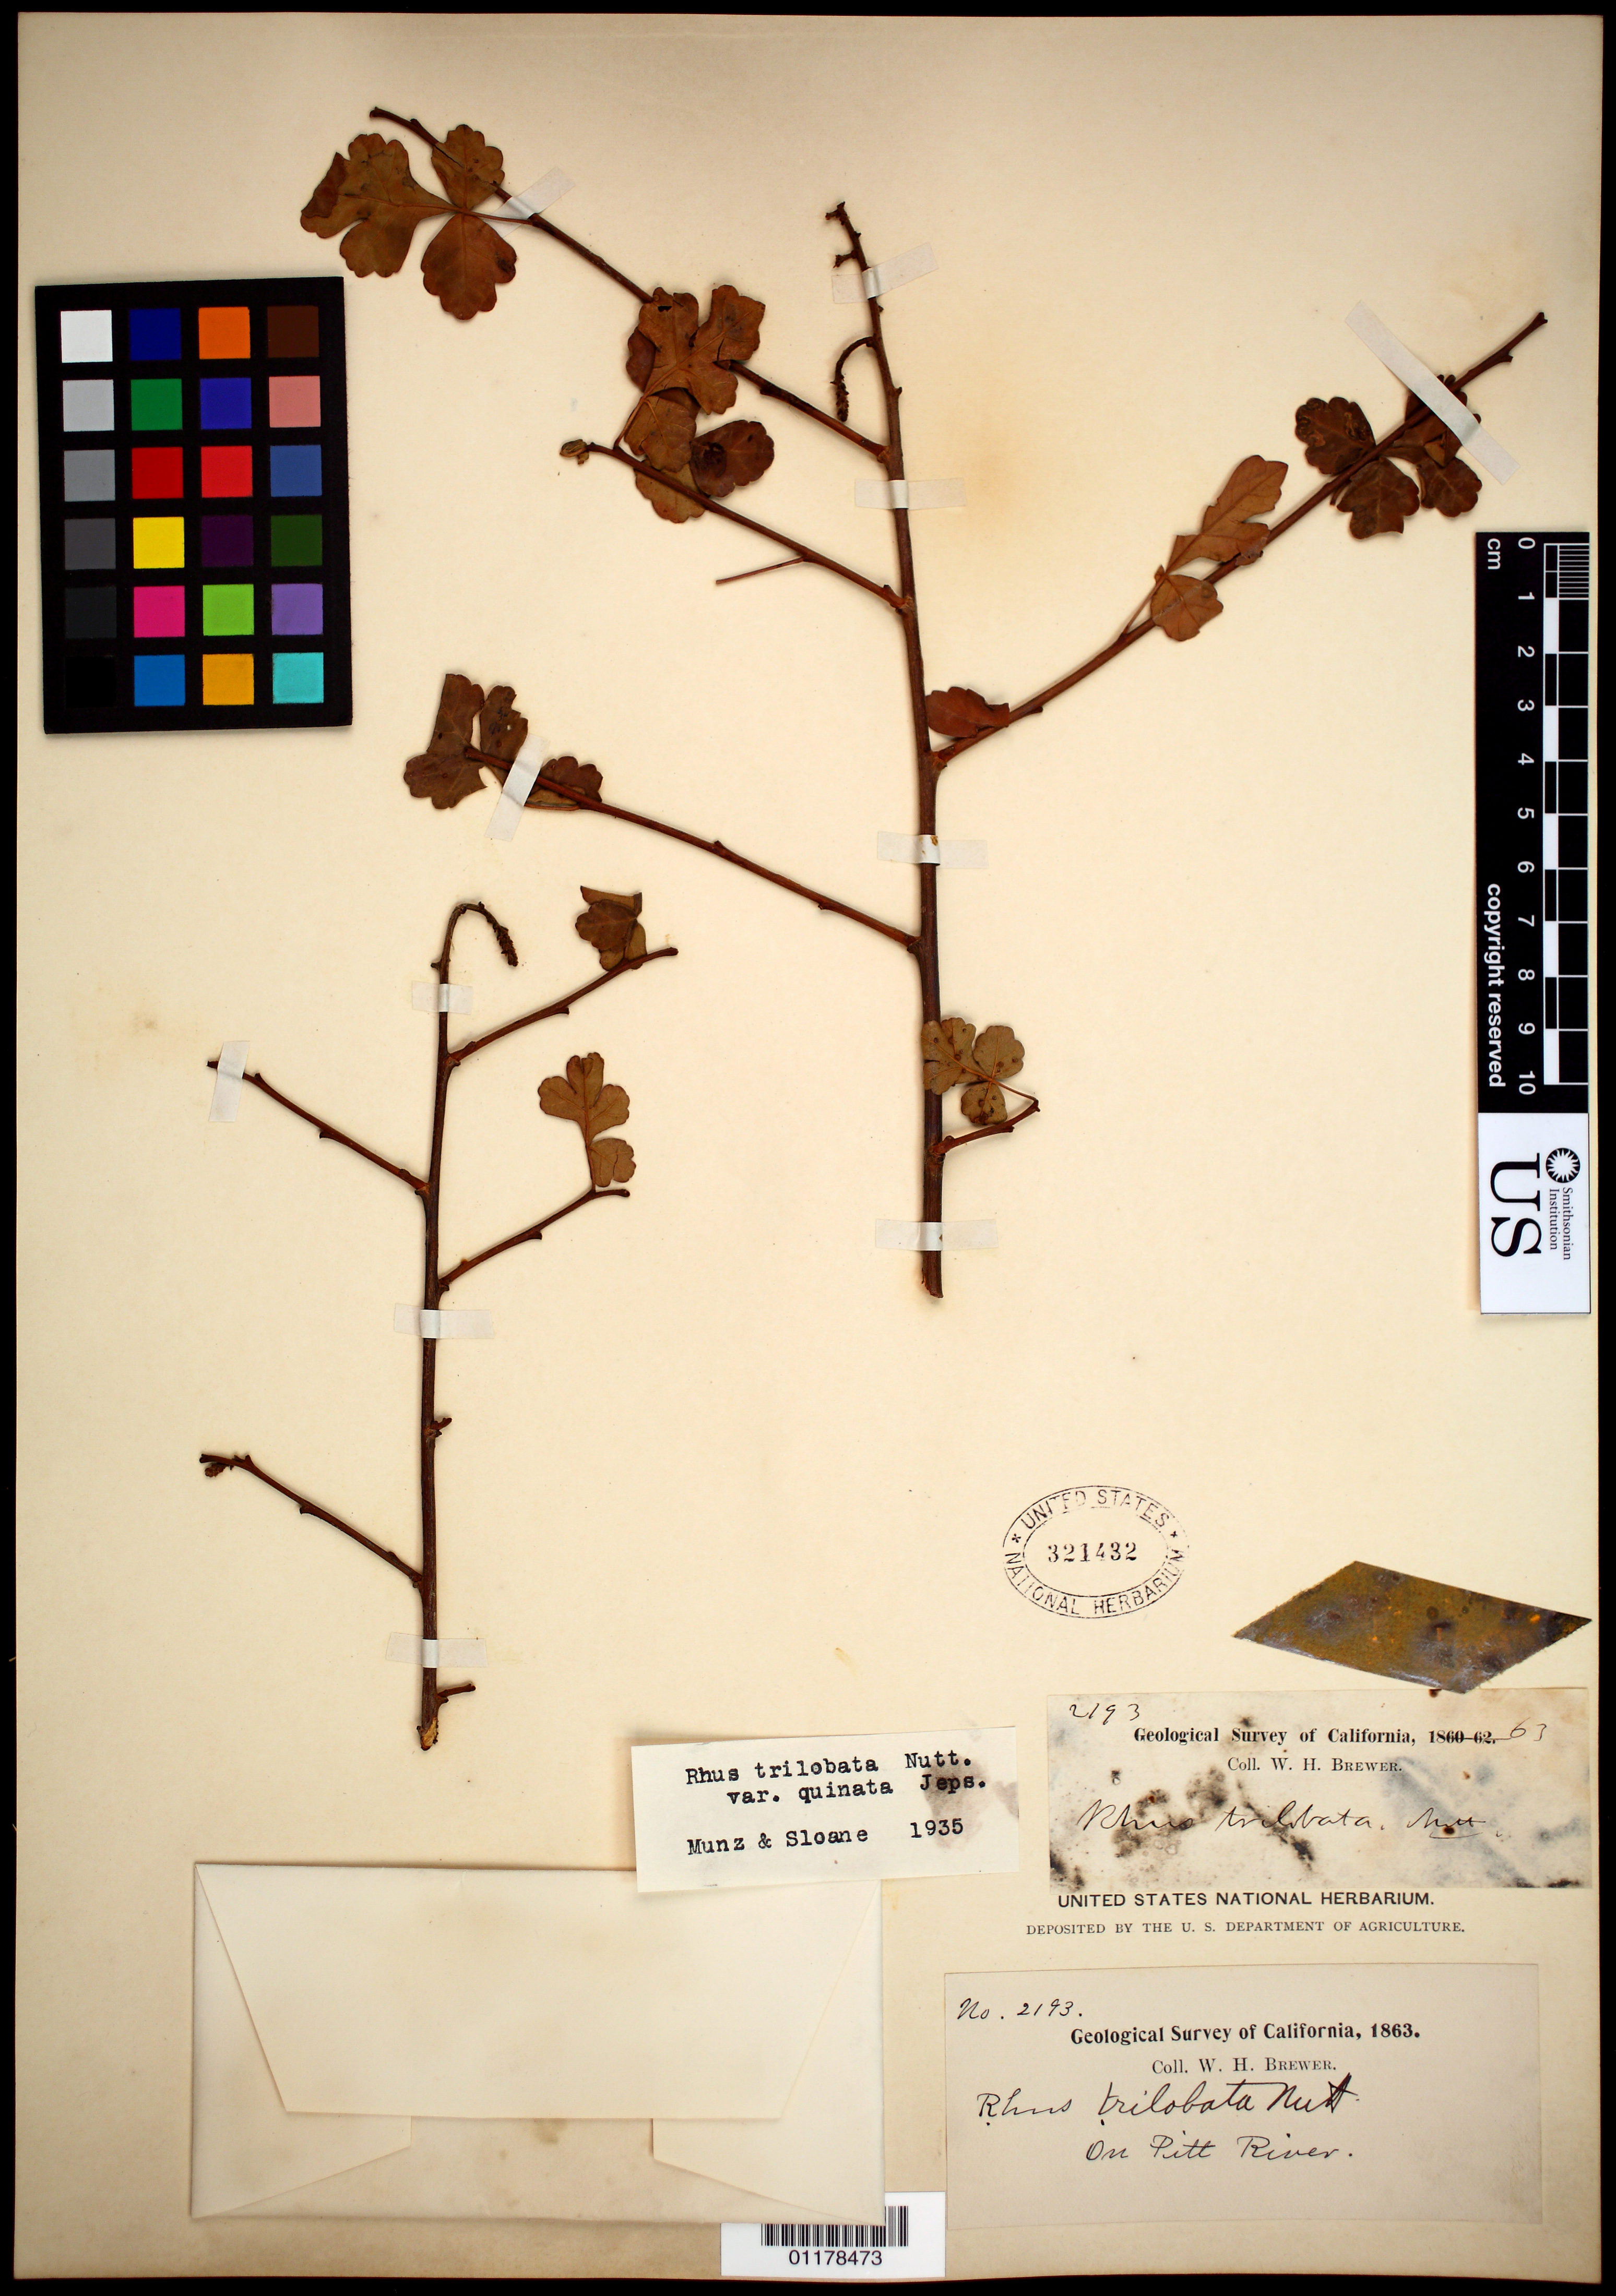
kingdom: Plantae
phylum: Tracheophyta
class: Magnoliopsida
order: Sapindales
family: Anacardiaceae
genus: Rhus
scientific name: Rhus trilobata var. quinata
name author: Jeps.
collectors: W. H. Brewer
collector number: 2193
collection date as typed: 1863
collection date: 1863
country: United States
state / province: California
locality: On Pitt River.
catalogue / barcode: US 321432